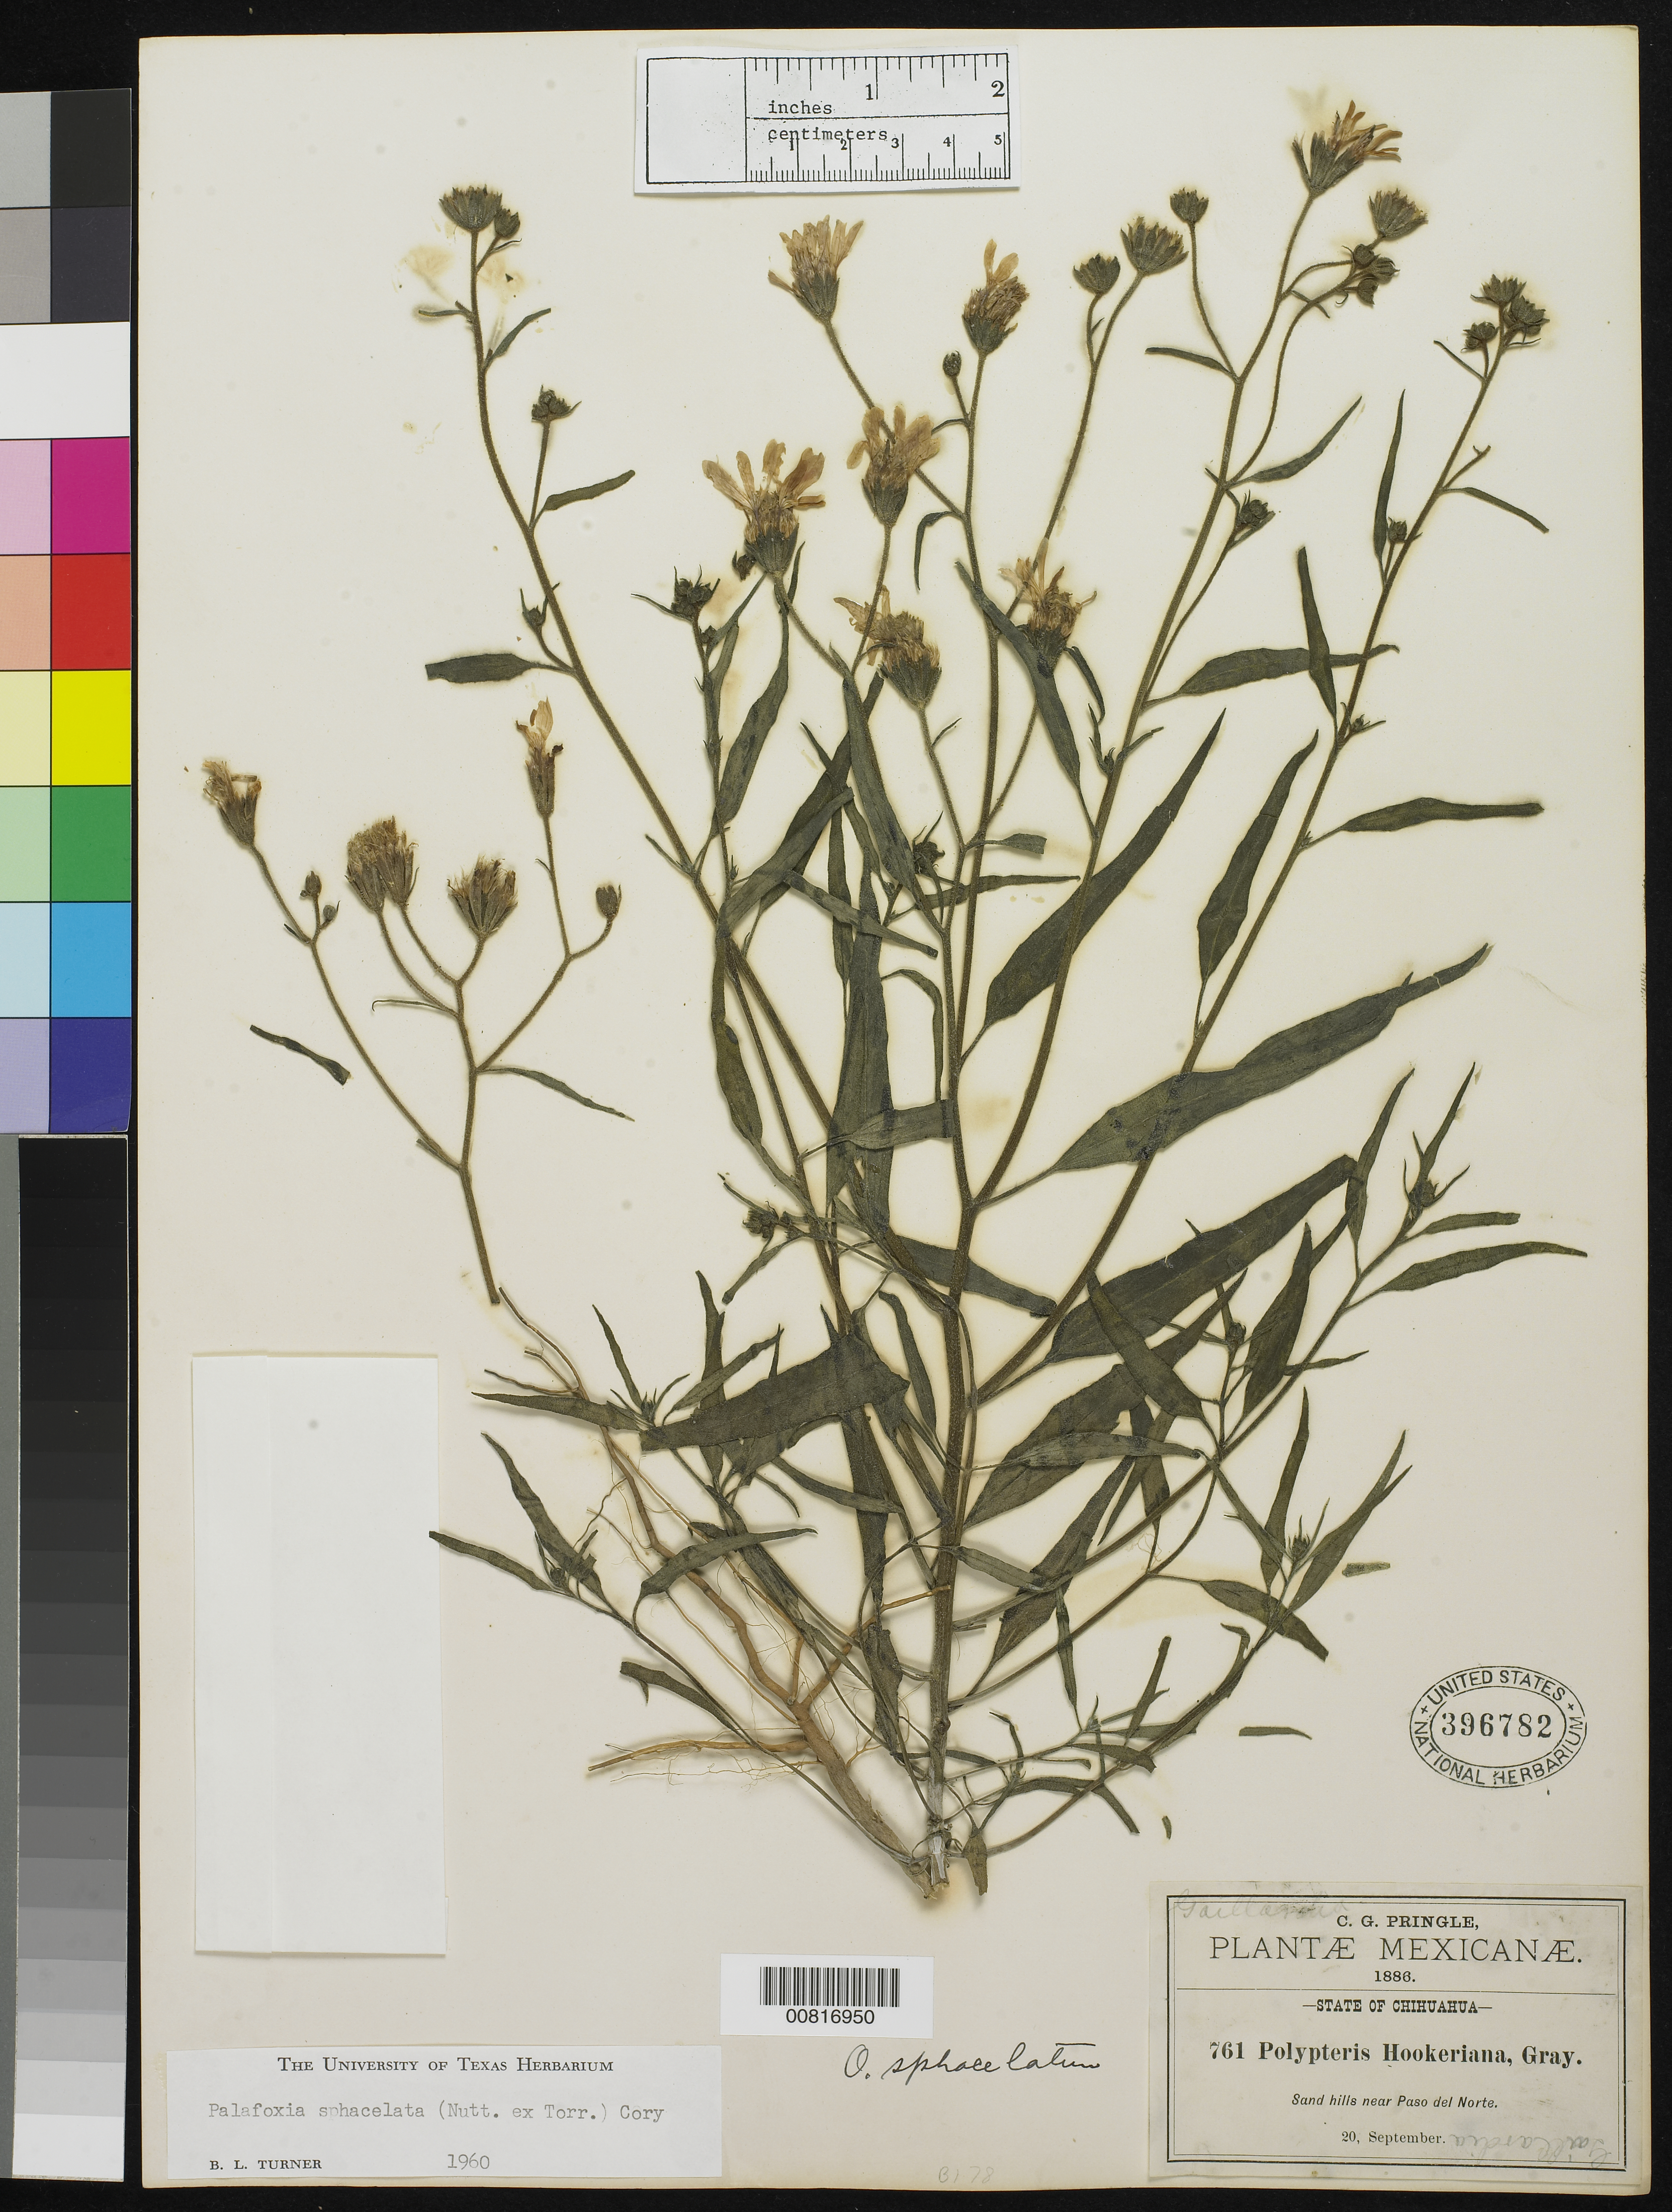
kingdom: Plantae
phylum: Tracheophyta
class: Magnoliopsida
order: Asterales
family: Asteraceae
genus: Palafoxia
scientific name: Palafoxia sphacelata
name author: (Nutt. ex Torr.) Cory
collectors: C. G. Pringle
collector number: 761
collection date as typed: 20 Sep 1886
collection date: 1886-09-20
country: Mexico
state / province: Chihuahua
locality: Sand hills near Paso del Norte, Chihuahua.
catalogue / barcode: US 396782